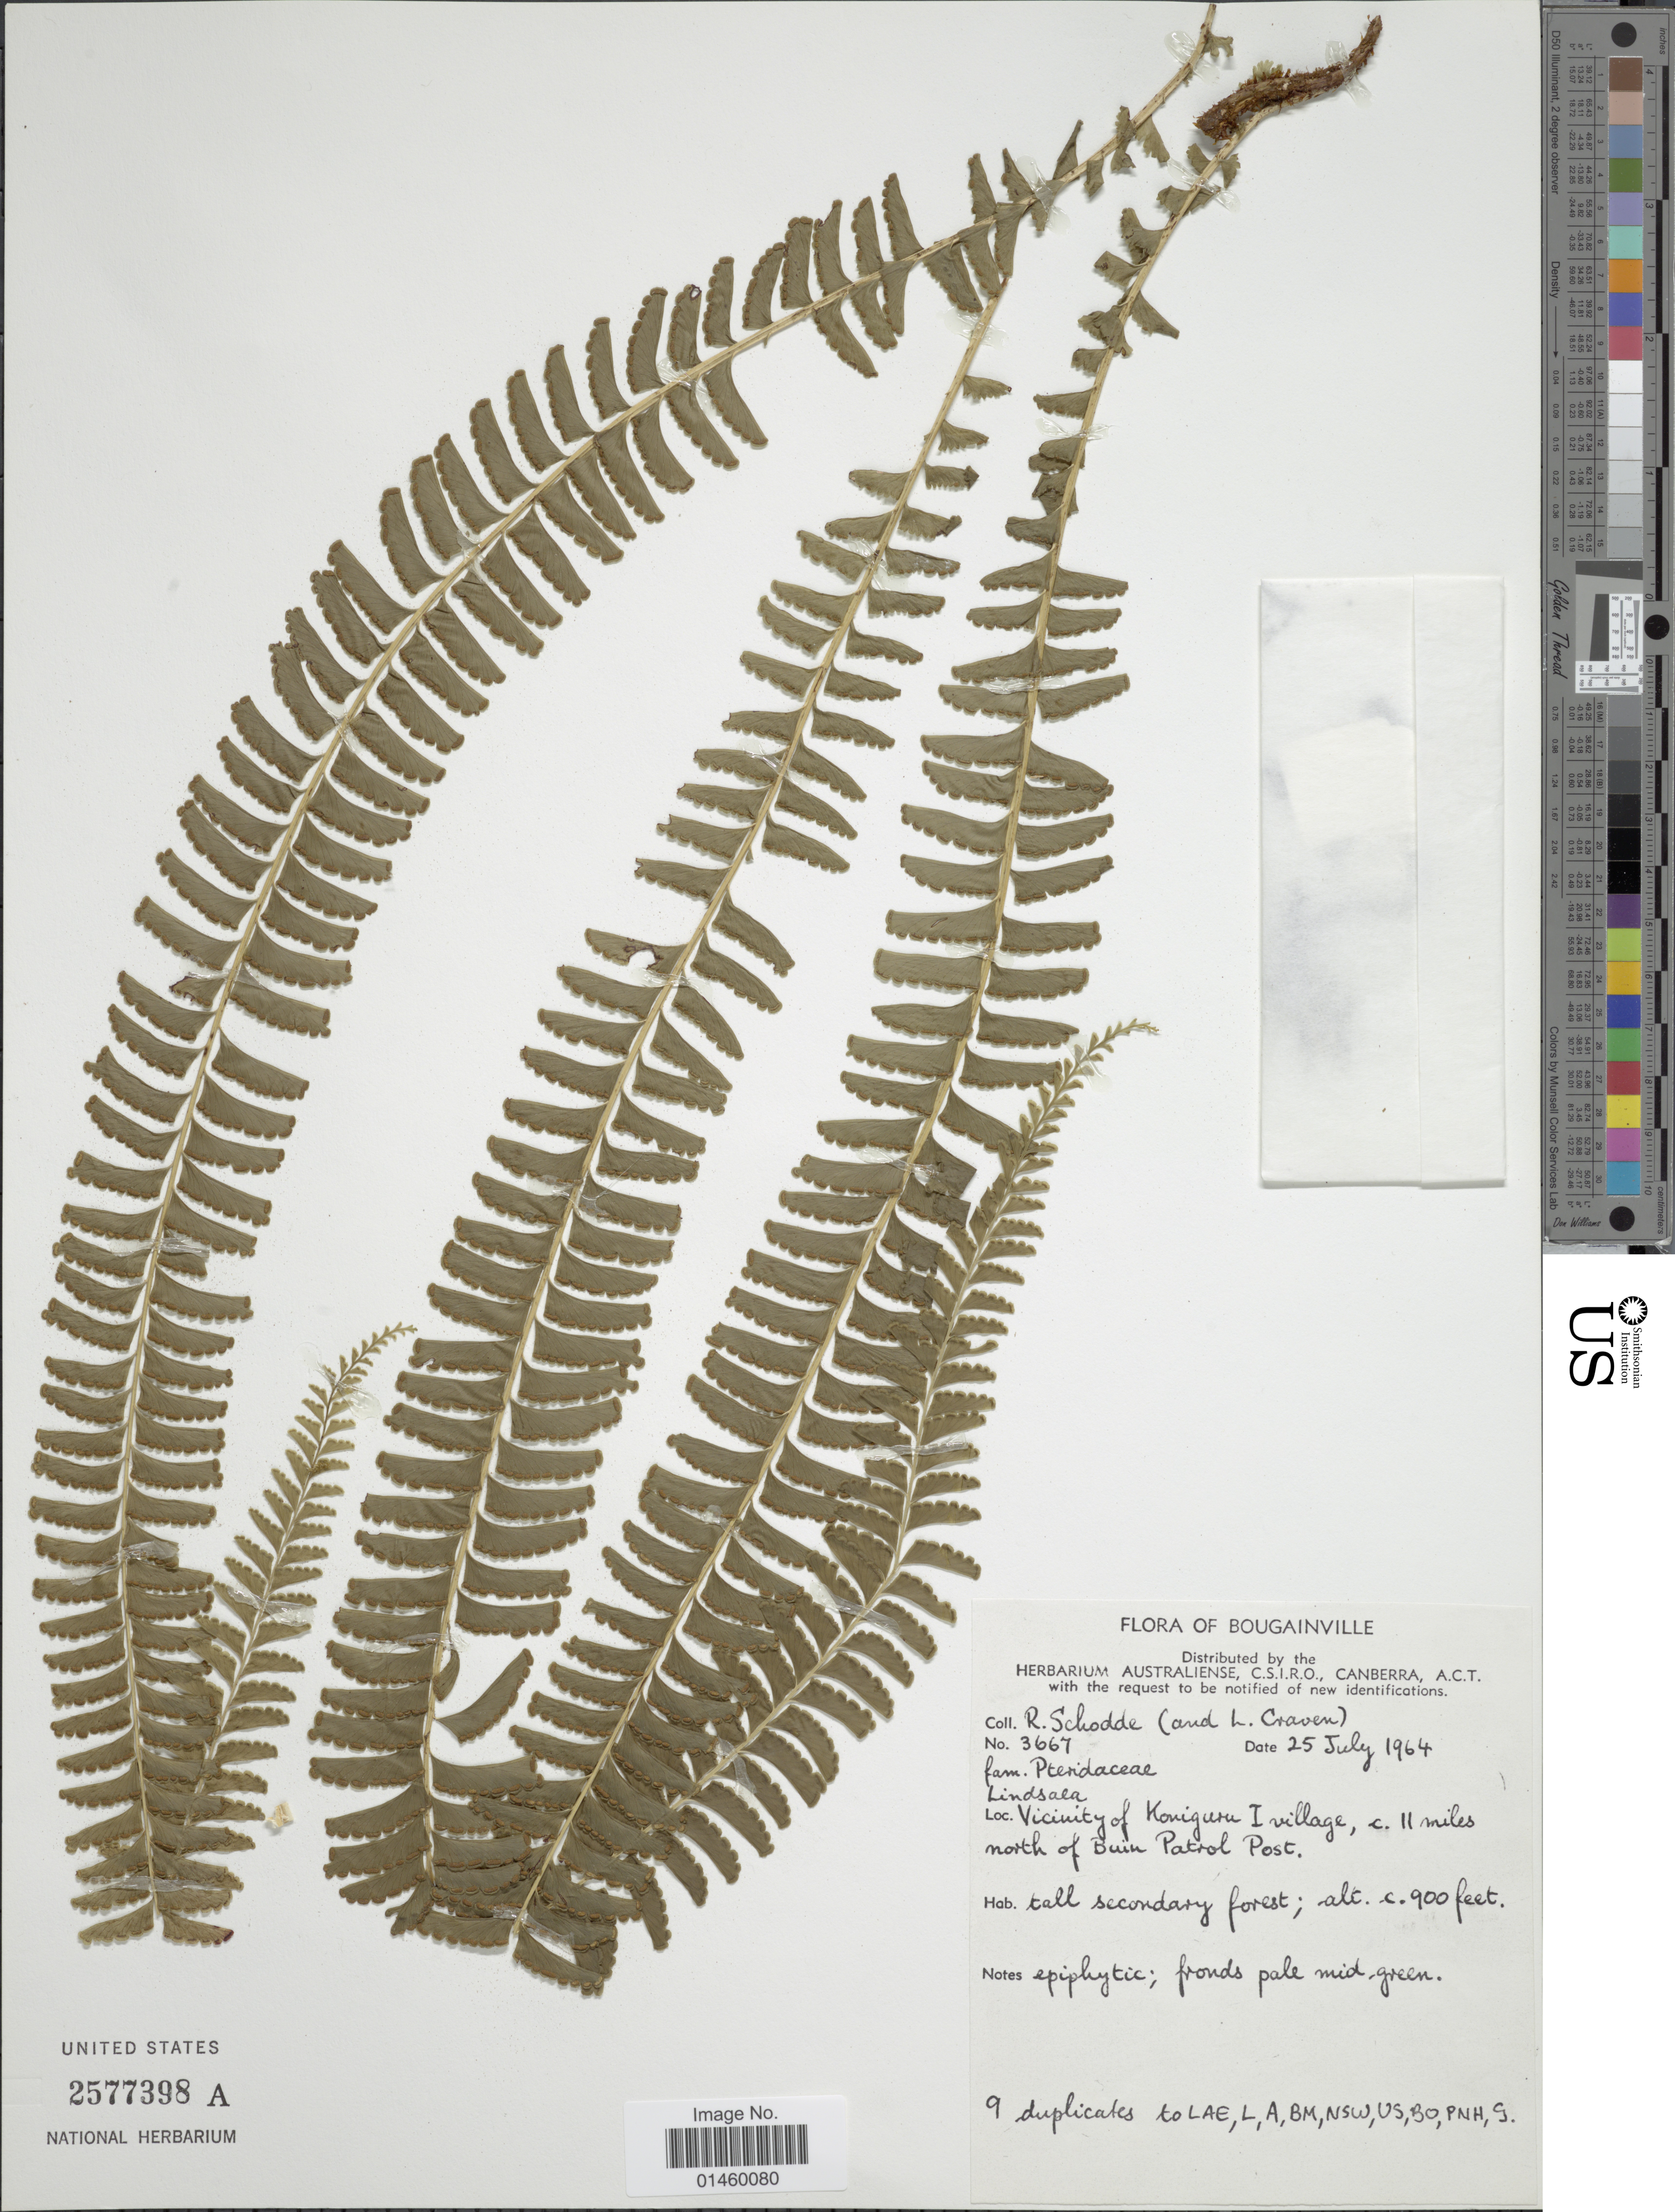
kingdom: Plantae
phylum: Tracheophyta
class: Polypodiopsida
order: Polypodiales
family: Lindsaeaceae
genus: Lindsaea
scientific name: Lindsaea sp.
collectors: R. Schodde & L. A. Craven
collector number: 3667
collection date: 1964-07-25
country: Papua New Guinea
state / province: Bougainville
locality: Vicinity of Konigeru I village, c. 11 miles north of Buin Patrol Post.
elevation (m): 274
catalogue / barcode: US 2577398A